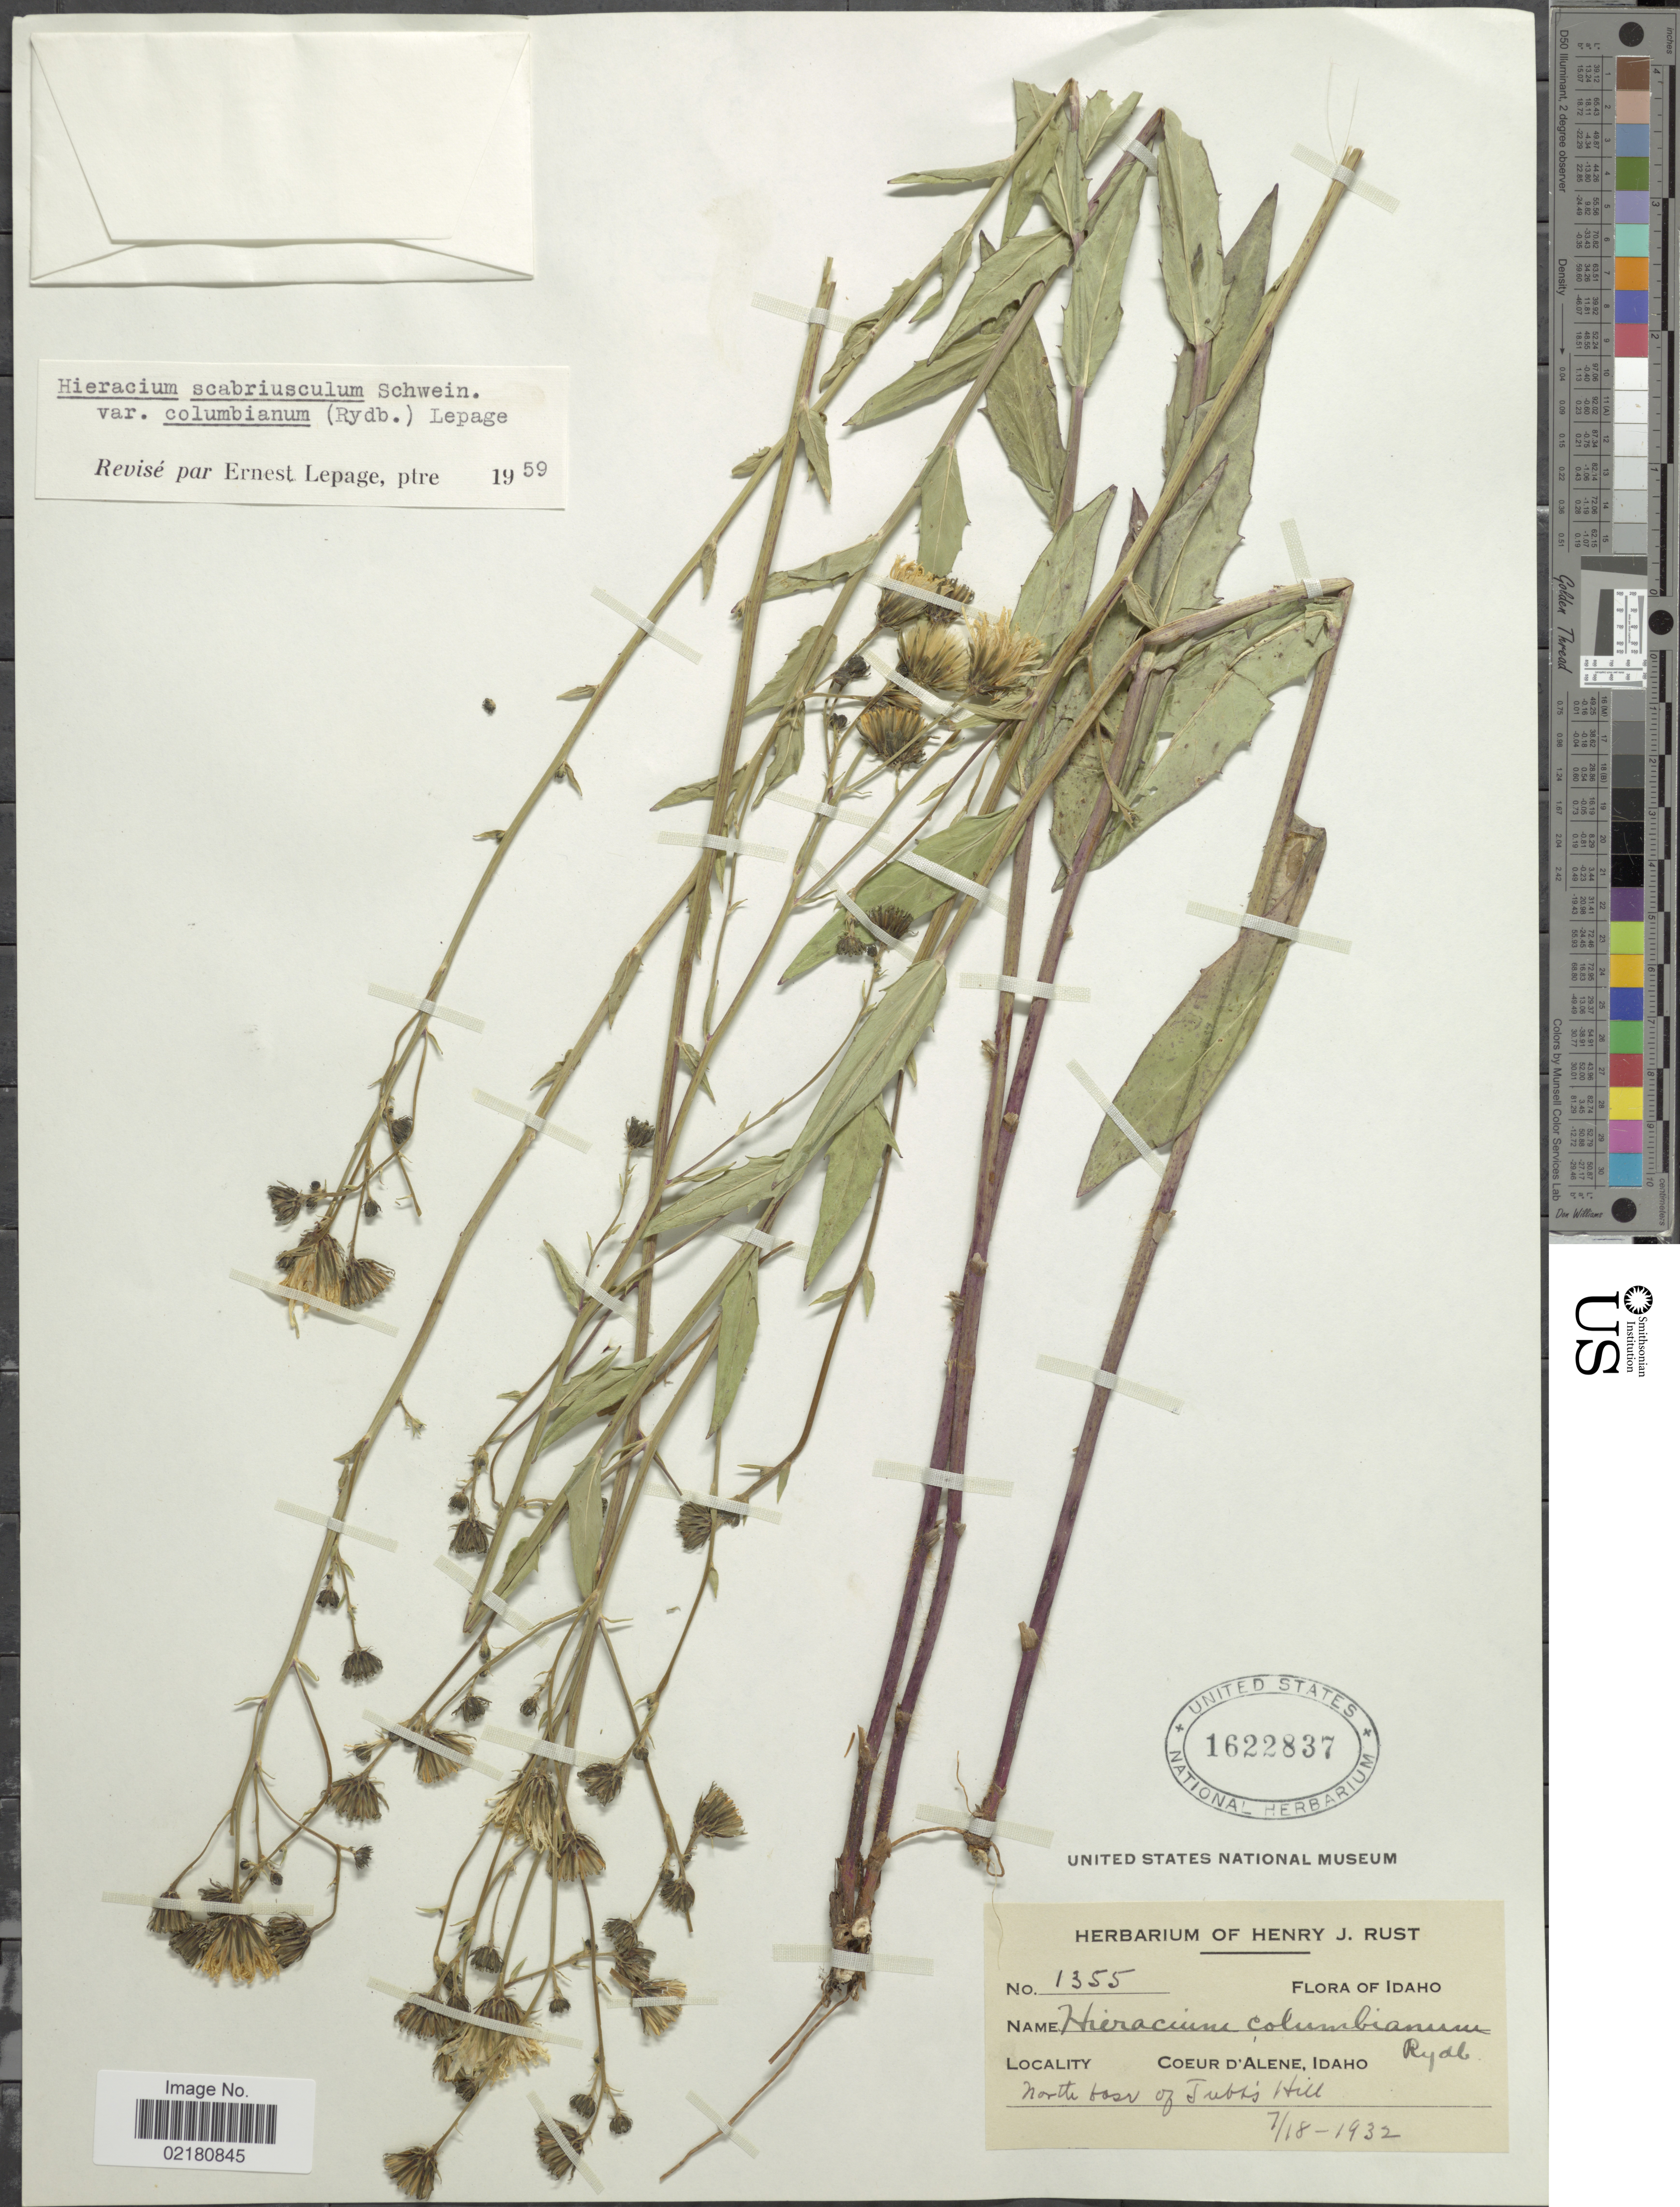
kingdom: Plantae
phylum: Tracheophyta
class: Magnoliopsida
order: Asterales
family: Asteraceae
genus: Hieracium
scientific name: Hieracium umbellatum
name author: L.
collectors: ex herb. Henry J. Rust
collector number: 1335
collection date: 1932-07-18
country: United States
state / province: Idaho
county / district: Kootenai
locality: Coeur d'Alene. North base of Tubb's Hill.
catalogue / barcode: US 1622837